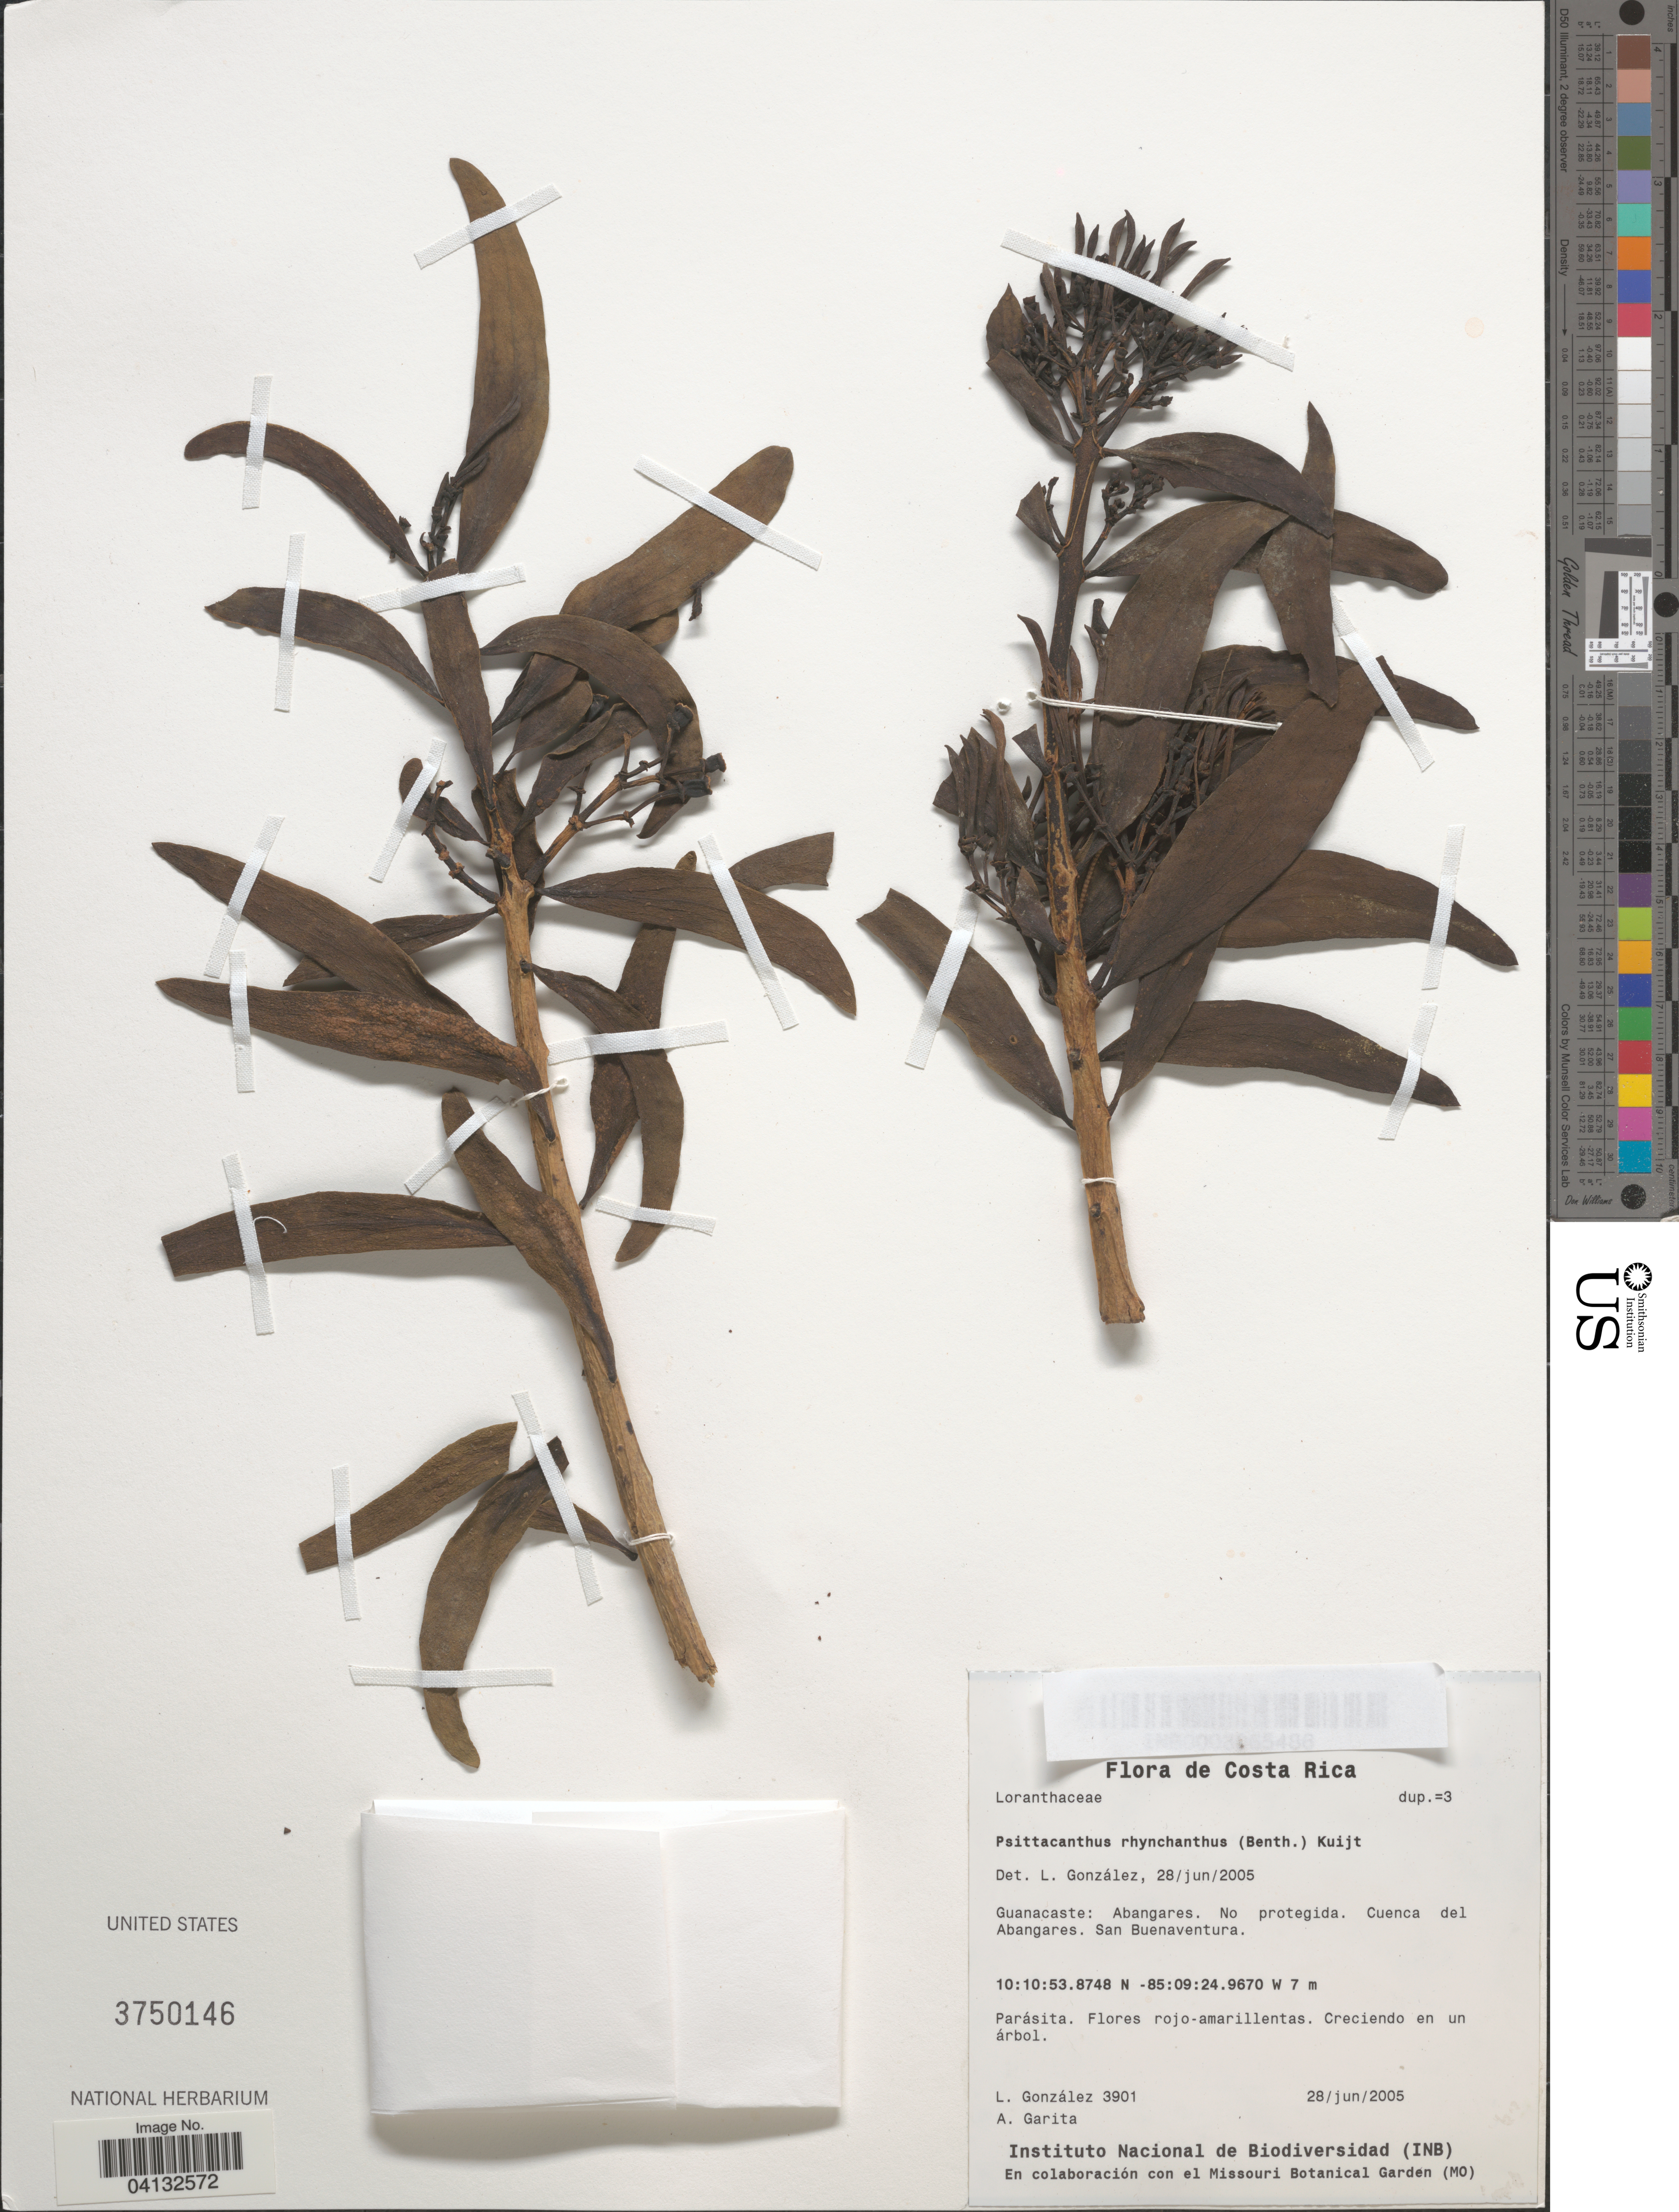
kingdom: Plantae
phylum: Tracheophyta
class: Magnoliopsida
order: Santalales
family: Loranthaceae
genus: Psittacanthus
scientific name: Psittacanthus rhynchanthus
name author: (Benth.) Kuijt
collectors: L. Gonzalez & A. Garita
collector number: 3901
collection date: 2005-06-28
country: Costa Rica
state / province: Guanacaste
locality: Abangares. Cuenca del Abangares. San Buenaventura.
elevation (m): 7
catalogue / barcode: US 3750146